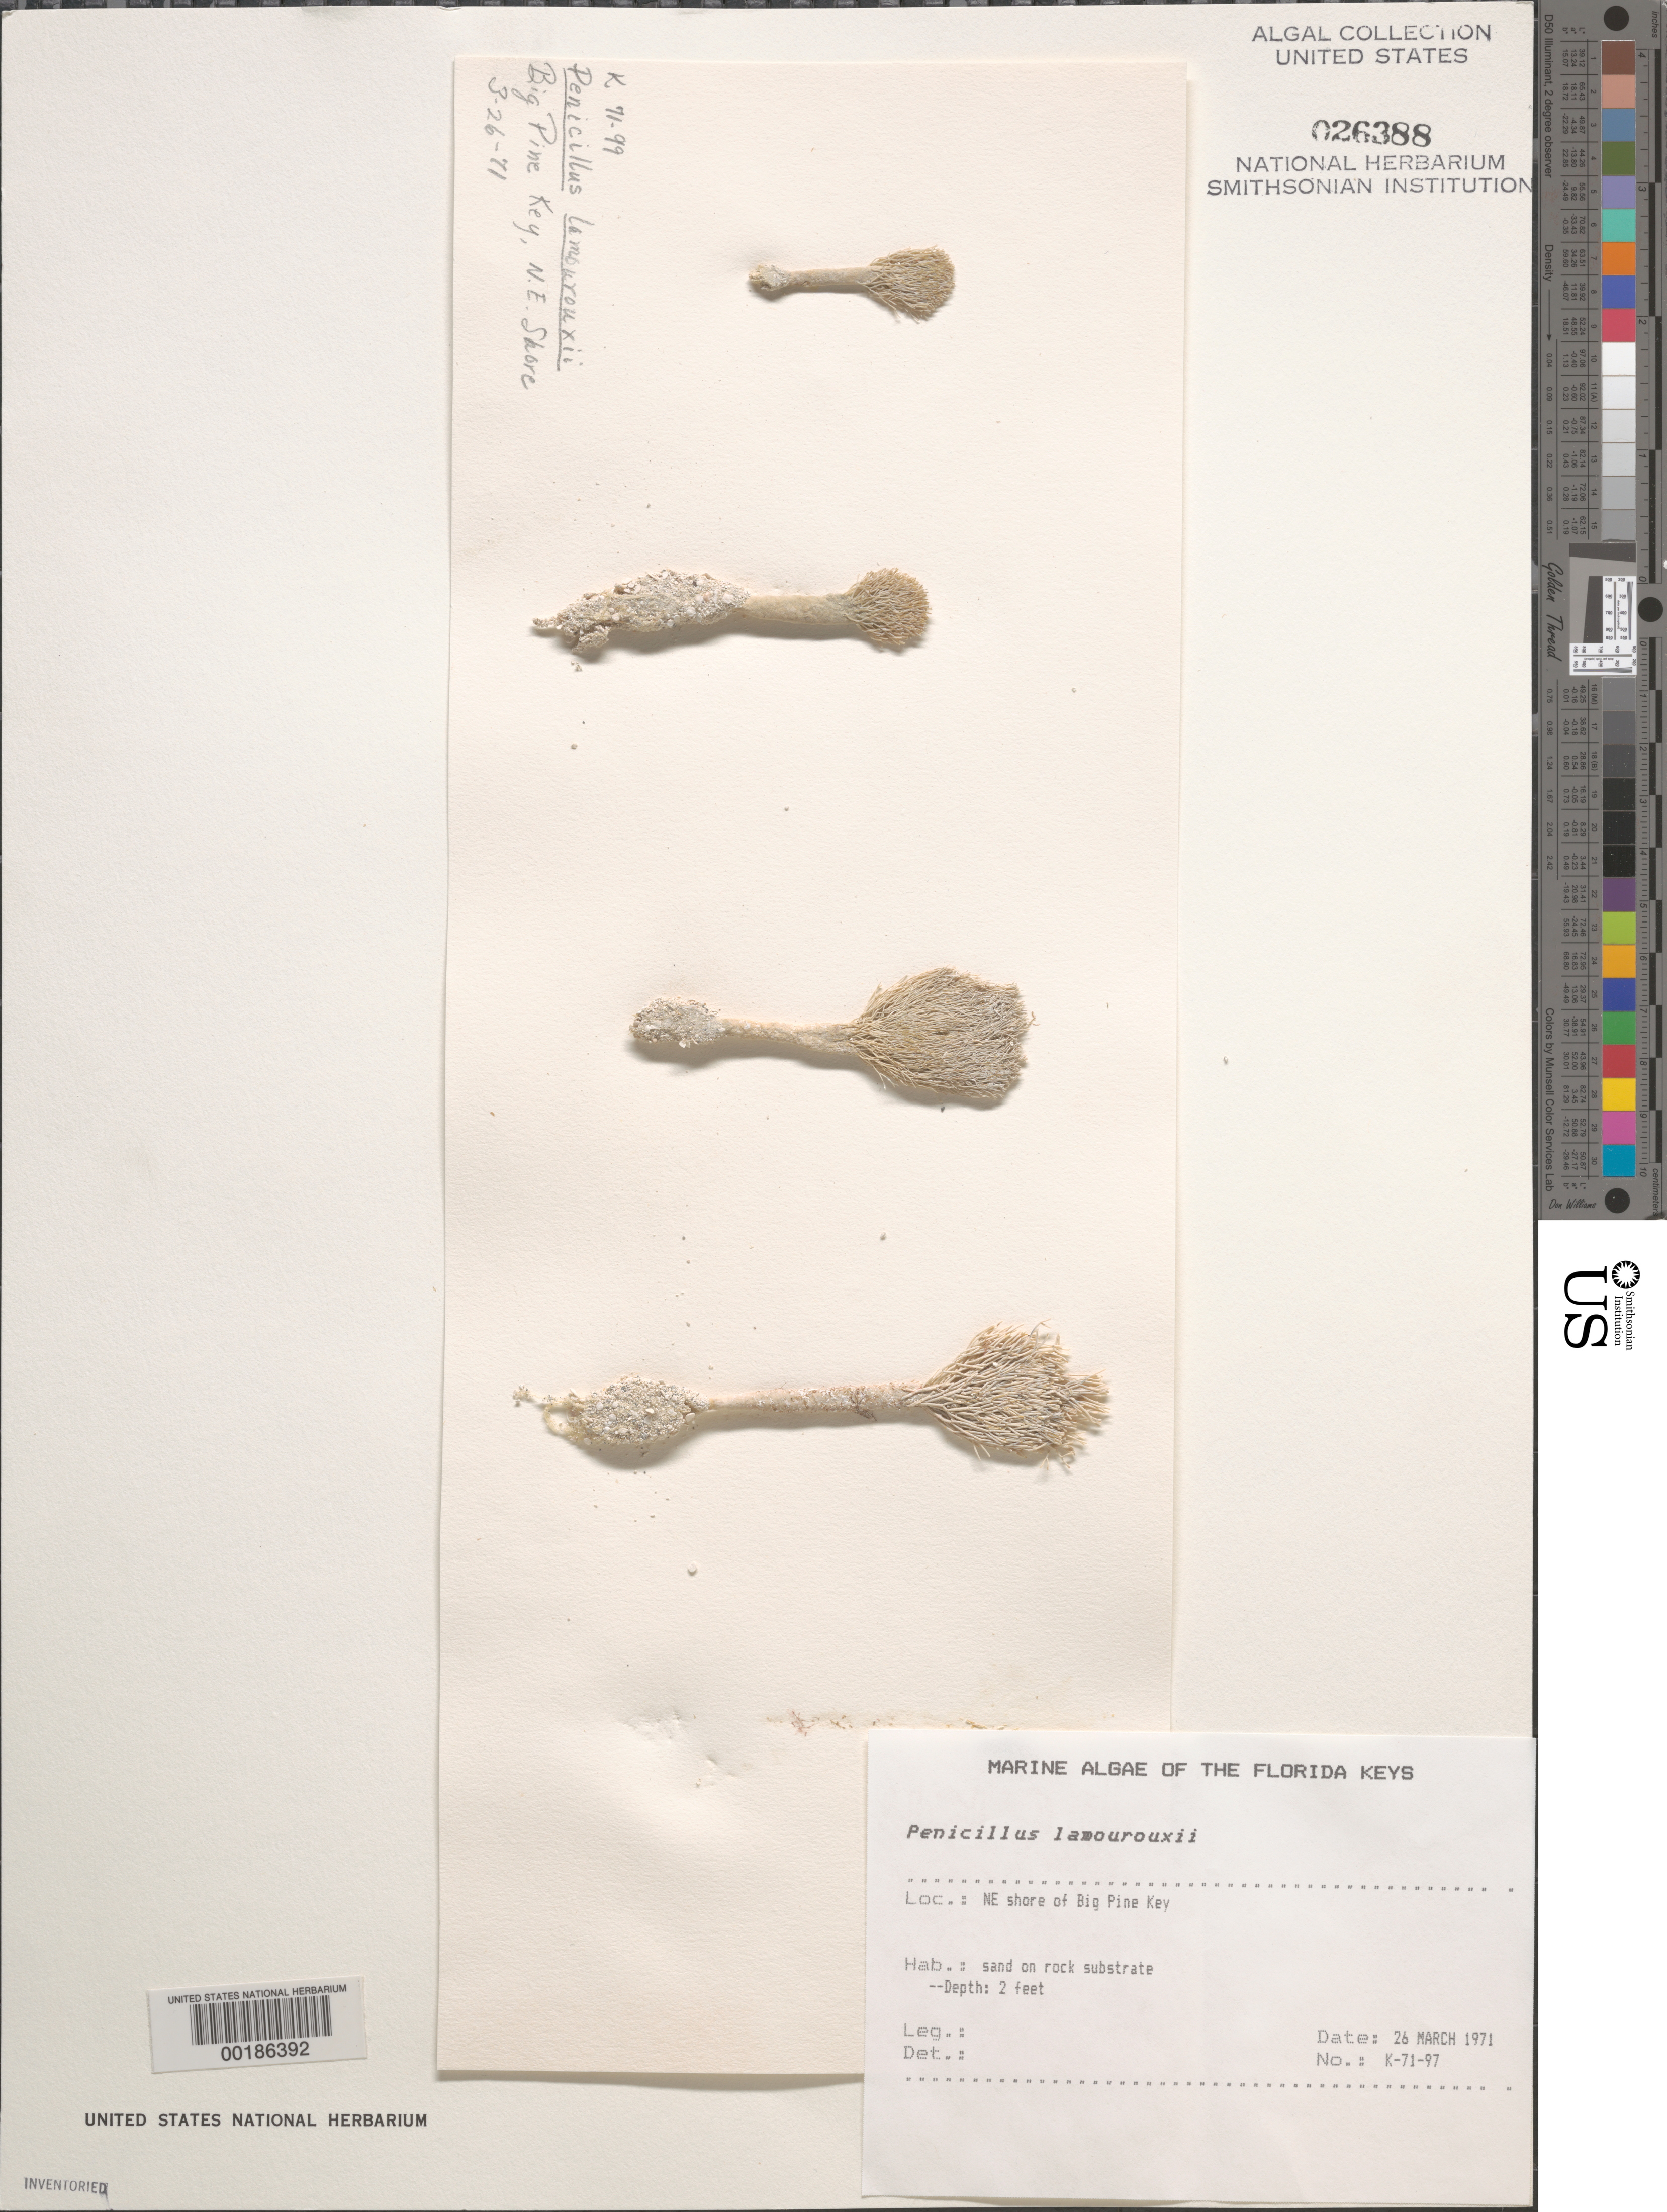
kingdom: Plantae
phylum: Chlorophyta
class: Ulvophyceae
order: Bryopsidales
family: Udoteaceae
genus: Penicillus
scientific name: Penicillus lamourouxii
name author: Decne.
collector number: K-71-97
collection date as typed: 26 Mar 1971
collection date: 1971-03-26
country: United States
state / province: Florida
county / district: Monroe County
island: Big Pine Key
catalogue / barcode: US 26388